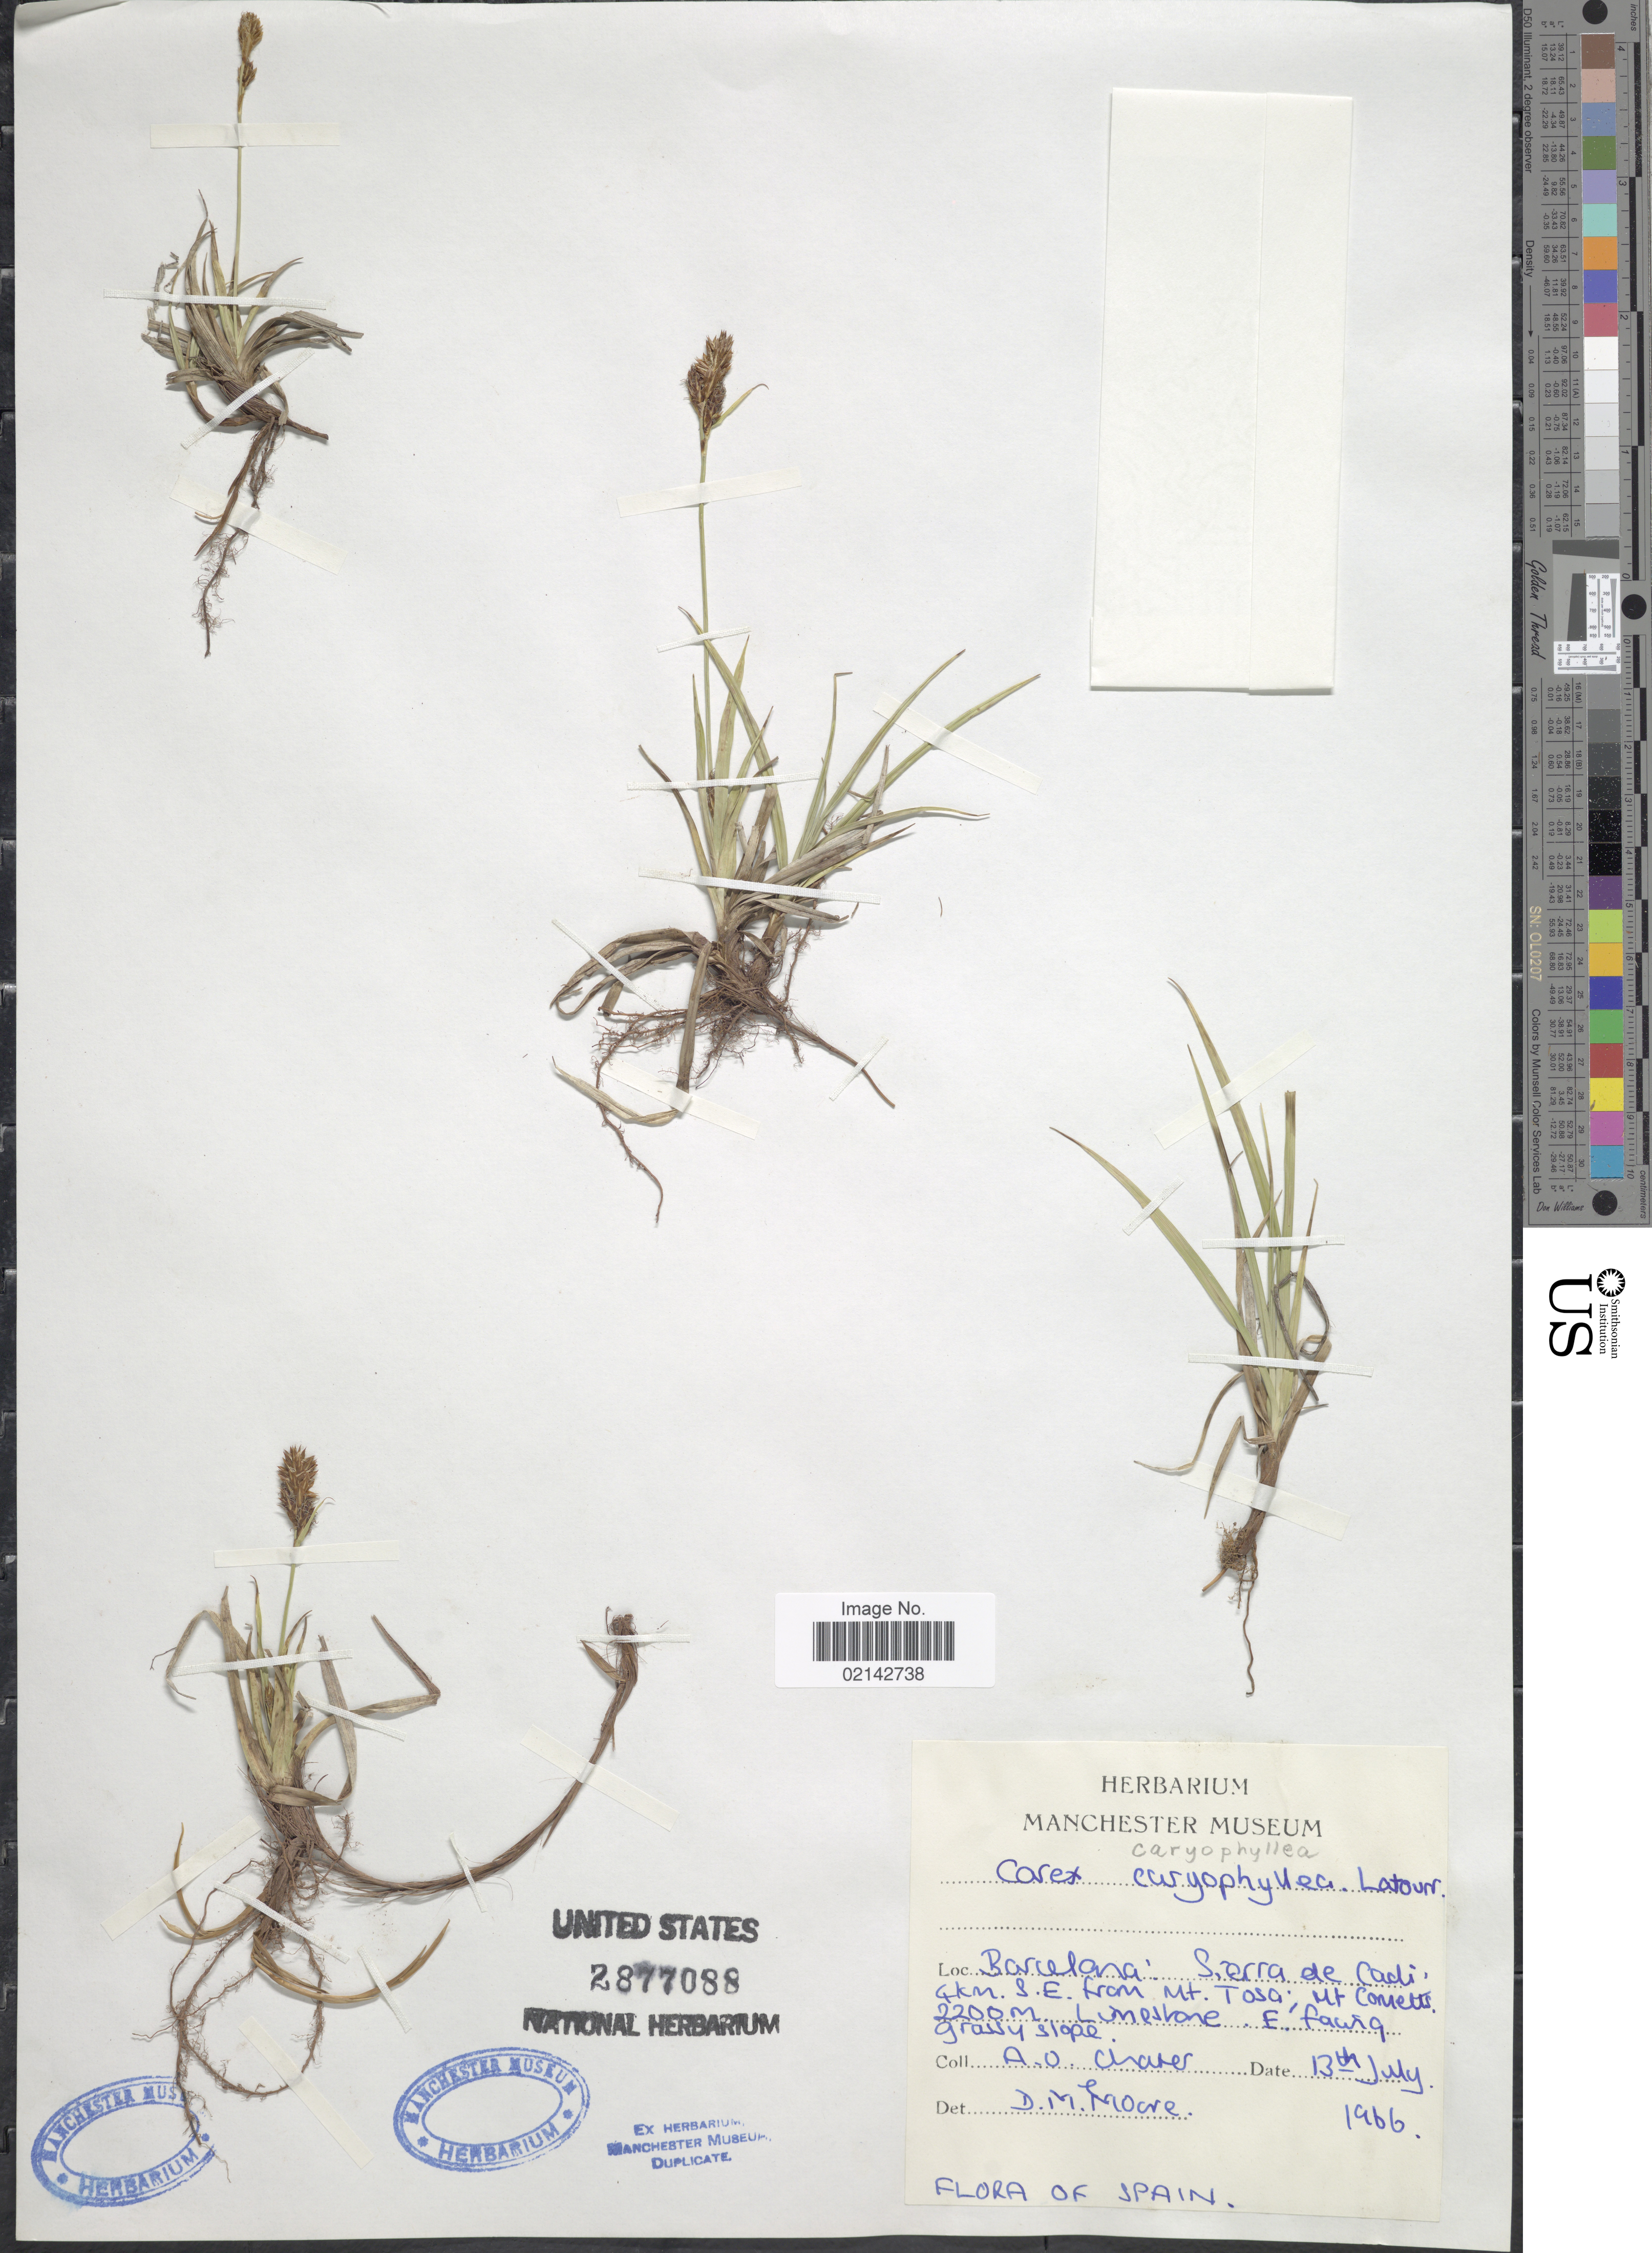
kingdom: Plantae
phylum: Tracheophyta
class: Liliopsida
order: Poales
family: Cyperaceae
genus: Carex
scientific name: Carex caryophyllea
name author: Latourr.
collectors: A. Chaser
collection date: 1966-07-13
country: Spain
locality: Barcelona: Sierra de Cadi 4 km. S.E. from Mt. Tosa; Mt. Cometts, limestone E-facing grassy slope.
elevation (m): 2200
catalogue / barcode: US 2877088